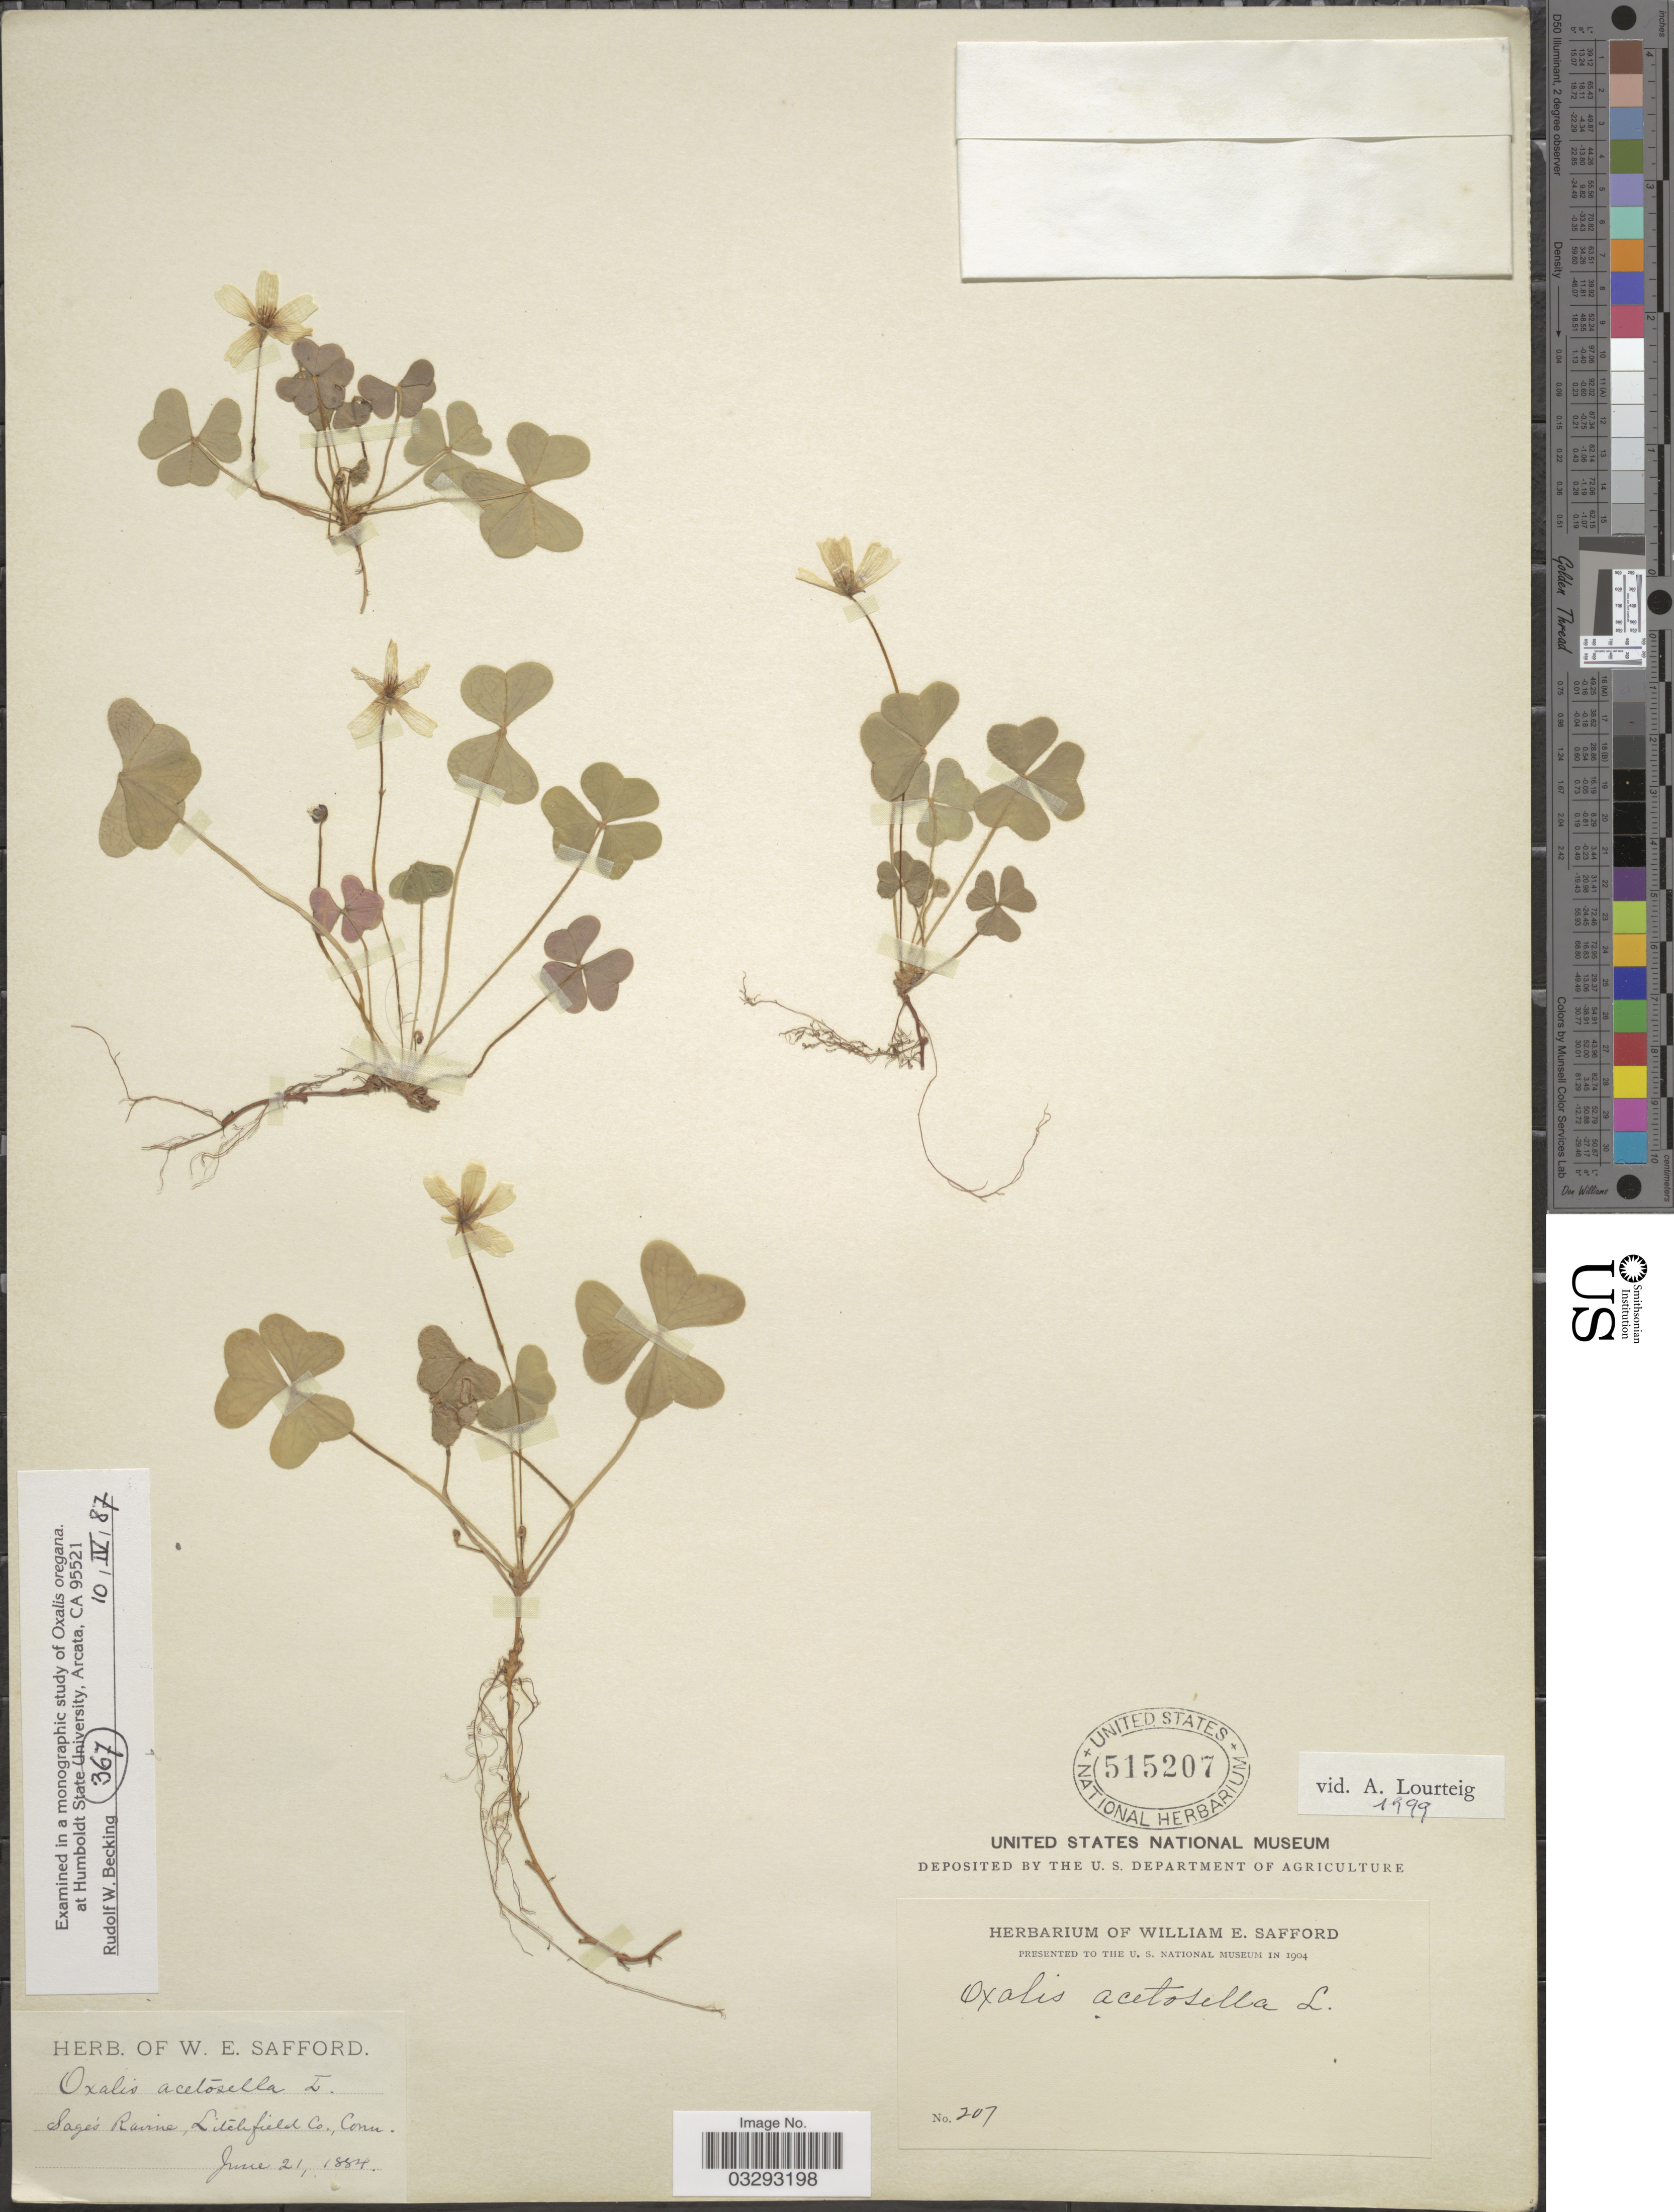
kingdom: Plantae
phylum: Tracheophyta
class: Magnoliopsida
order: Oxalidales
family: Oxalidaceae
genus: Oxalis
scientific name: Oxalis acetosella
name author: L.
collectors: ex herb. W. E. Safford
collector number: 207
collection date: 1884-06-21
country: United States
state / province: Connecticut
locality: Sage's Ravine, Litchfield Co.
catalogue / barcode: US 515207